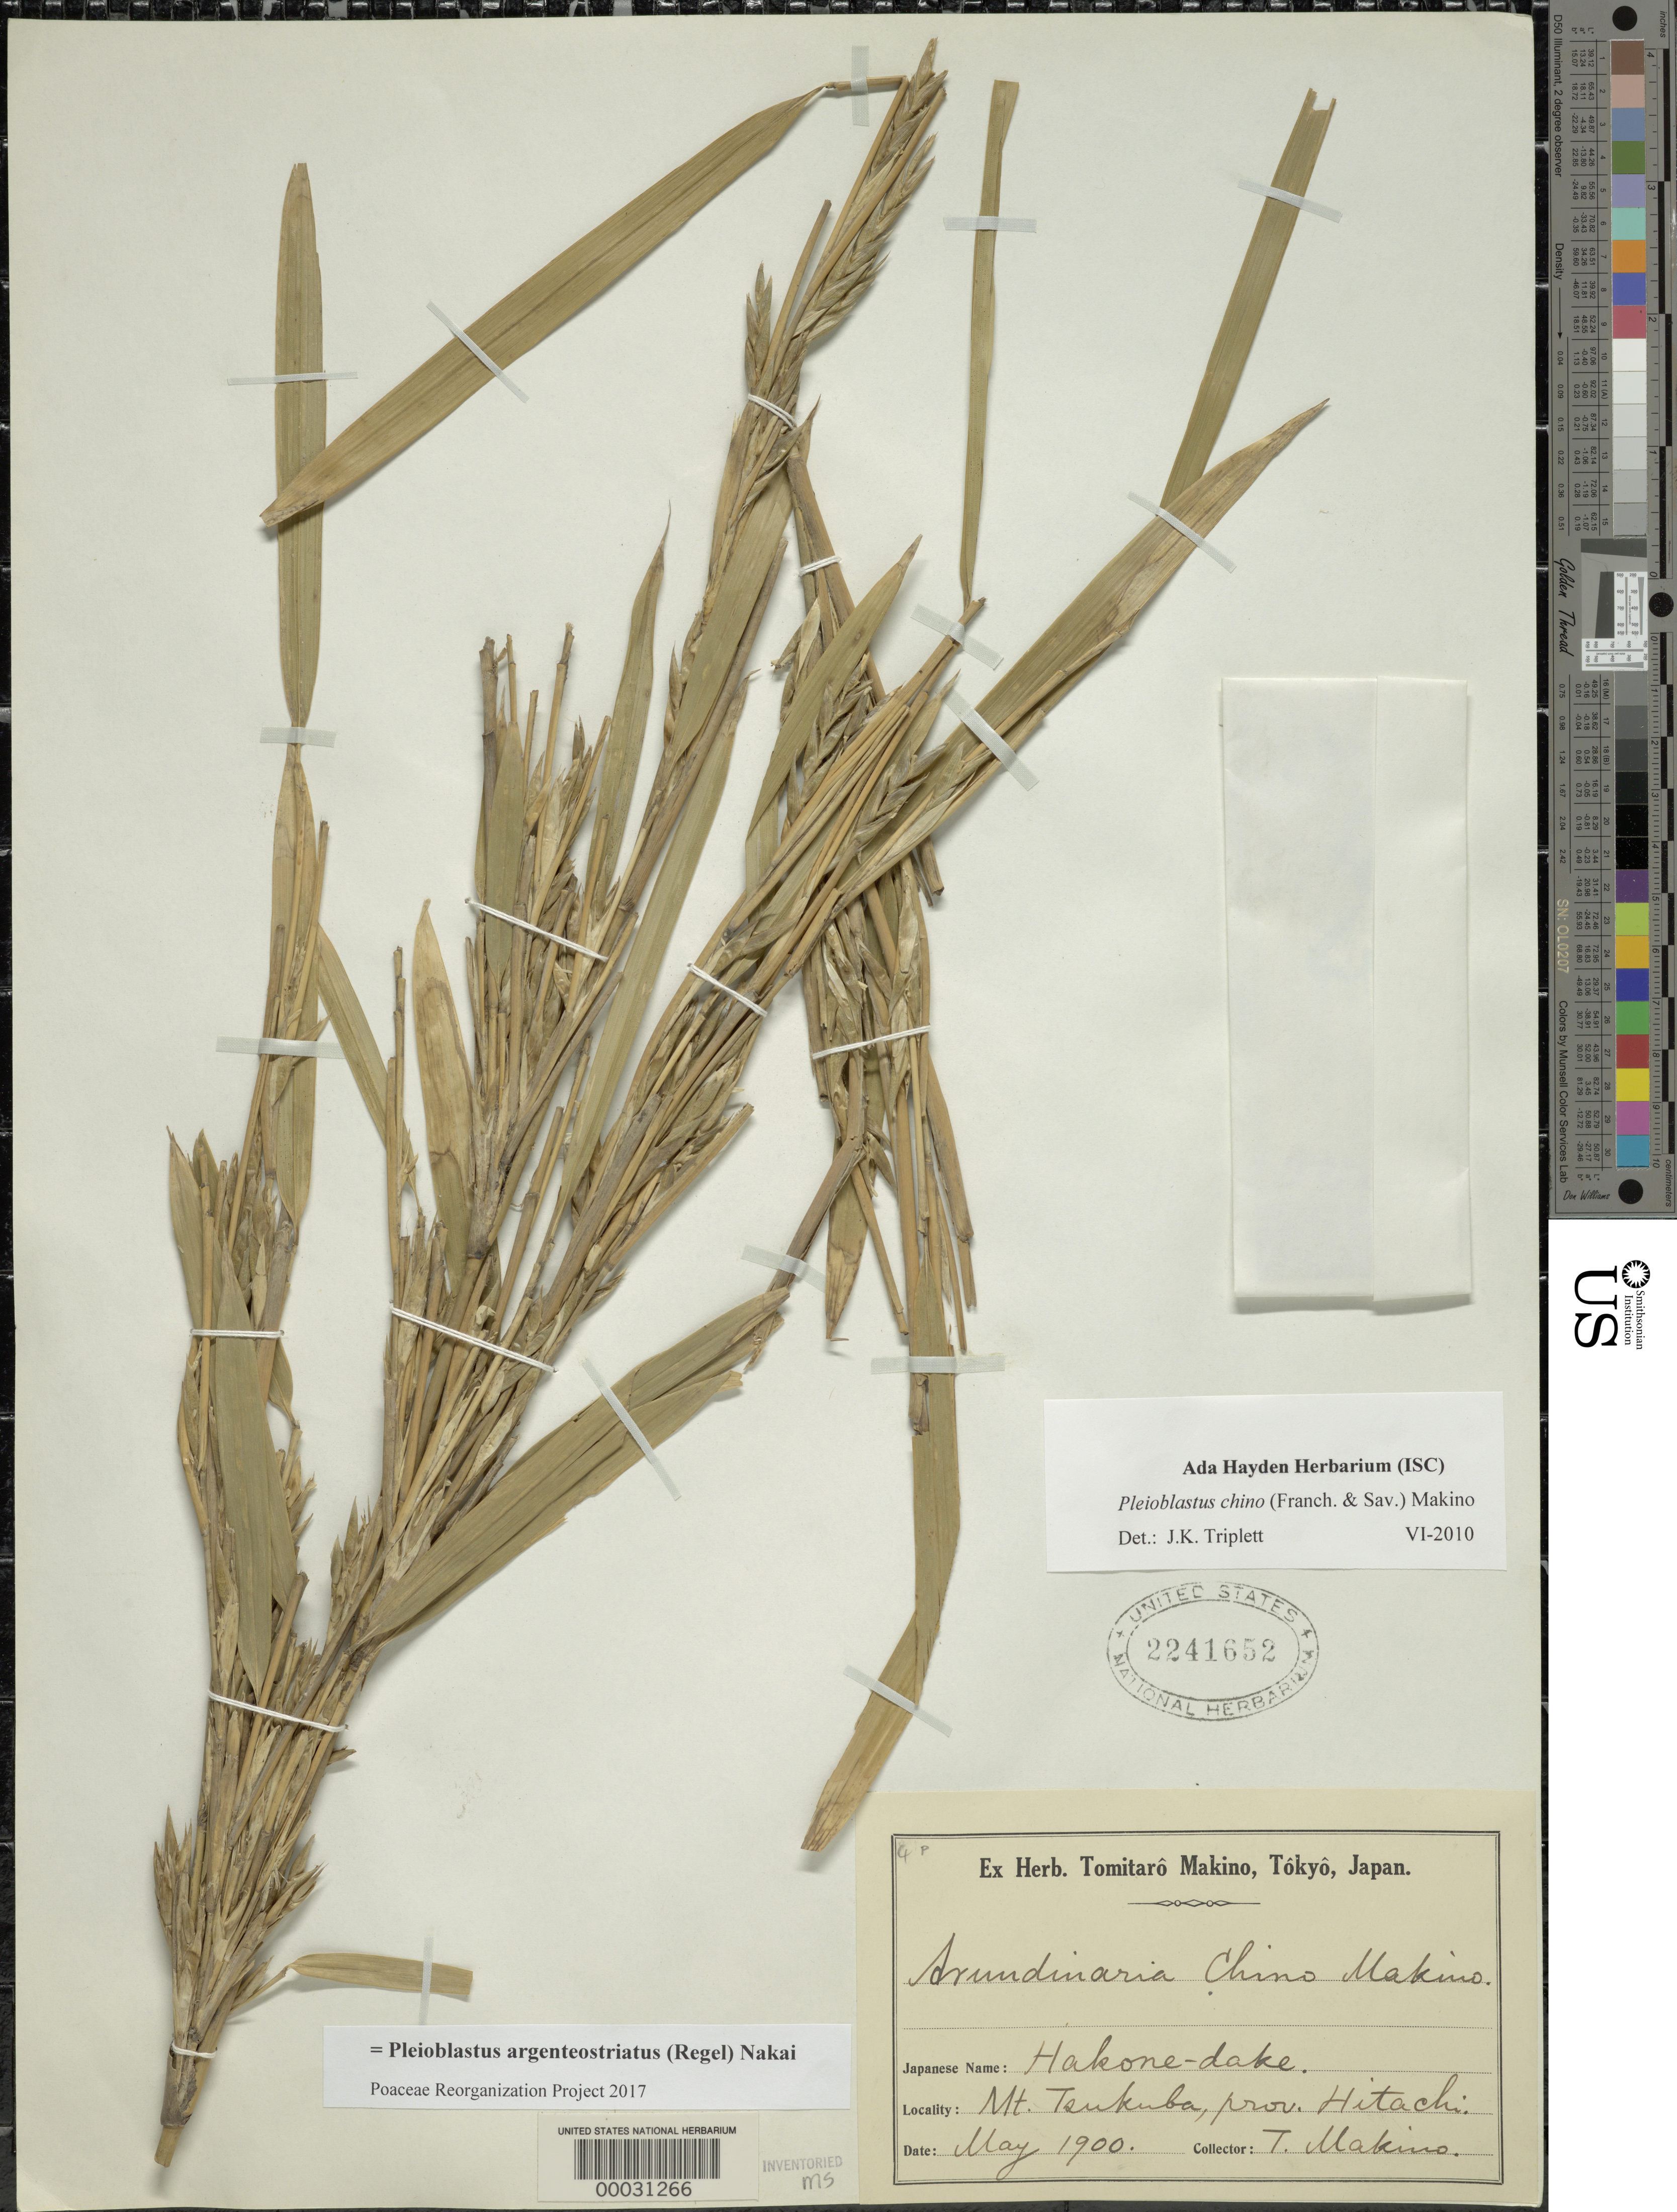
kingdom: Plantae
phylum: Tracheophyta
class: Liliopsida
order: Poales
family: Poaceae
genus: Pleioblastus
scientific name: Pleioblastus argenteostriatus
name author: (Regel) Nakai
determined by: Poaceae Reorganization Project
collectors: T. Makino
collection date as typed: May 1900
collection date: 1900-05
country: Japan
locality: Hitachi, mt. tsukuba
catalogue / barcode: US 2241652